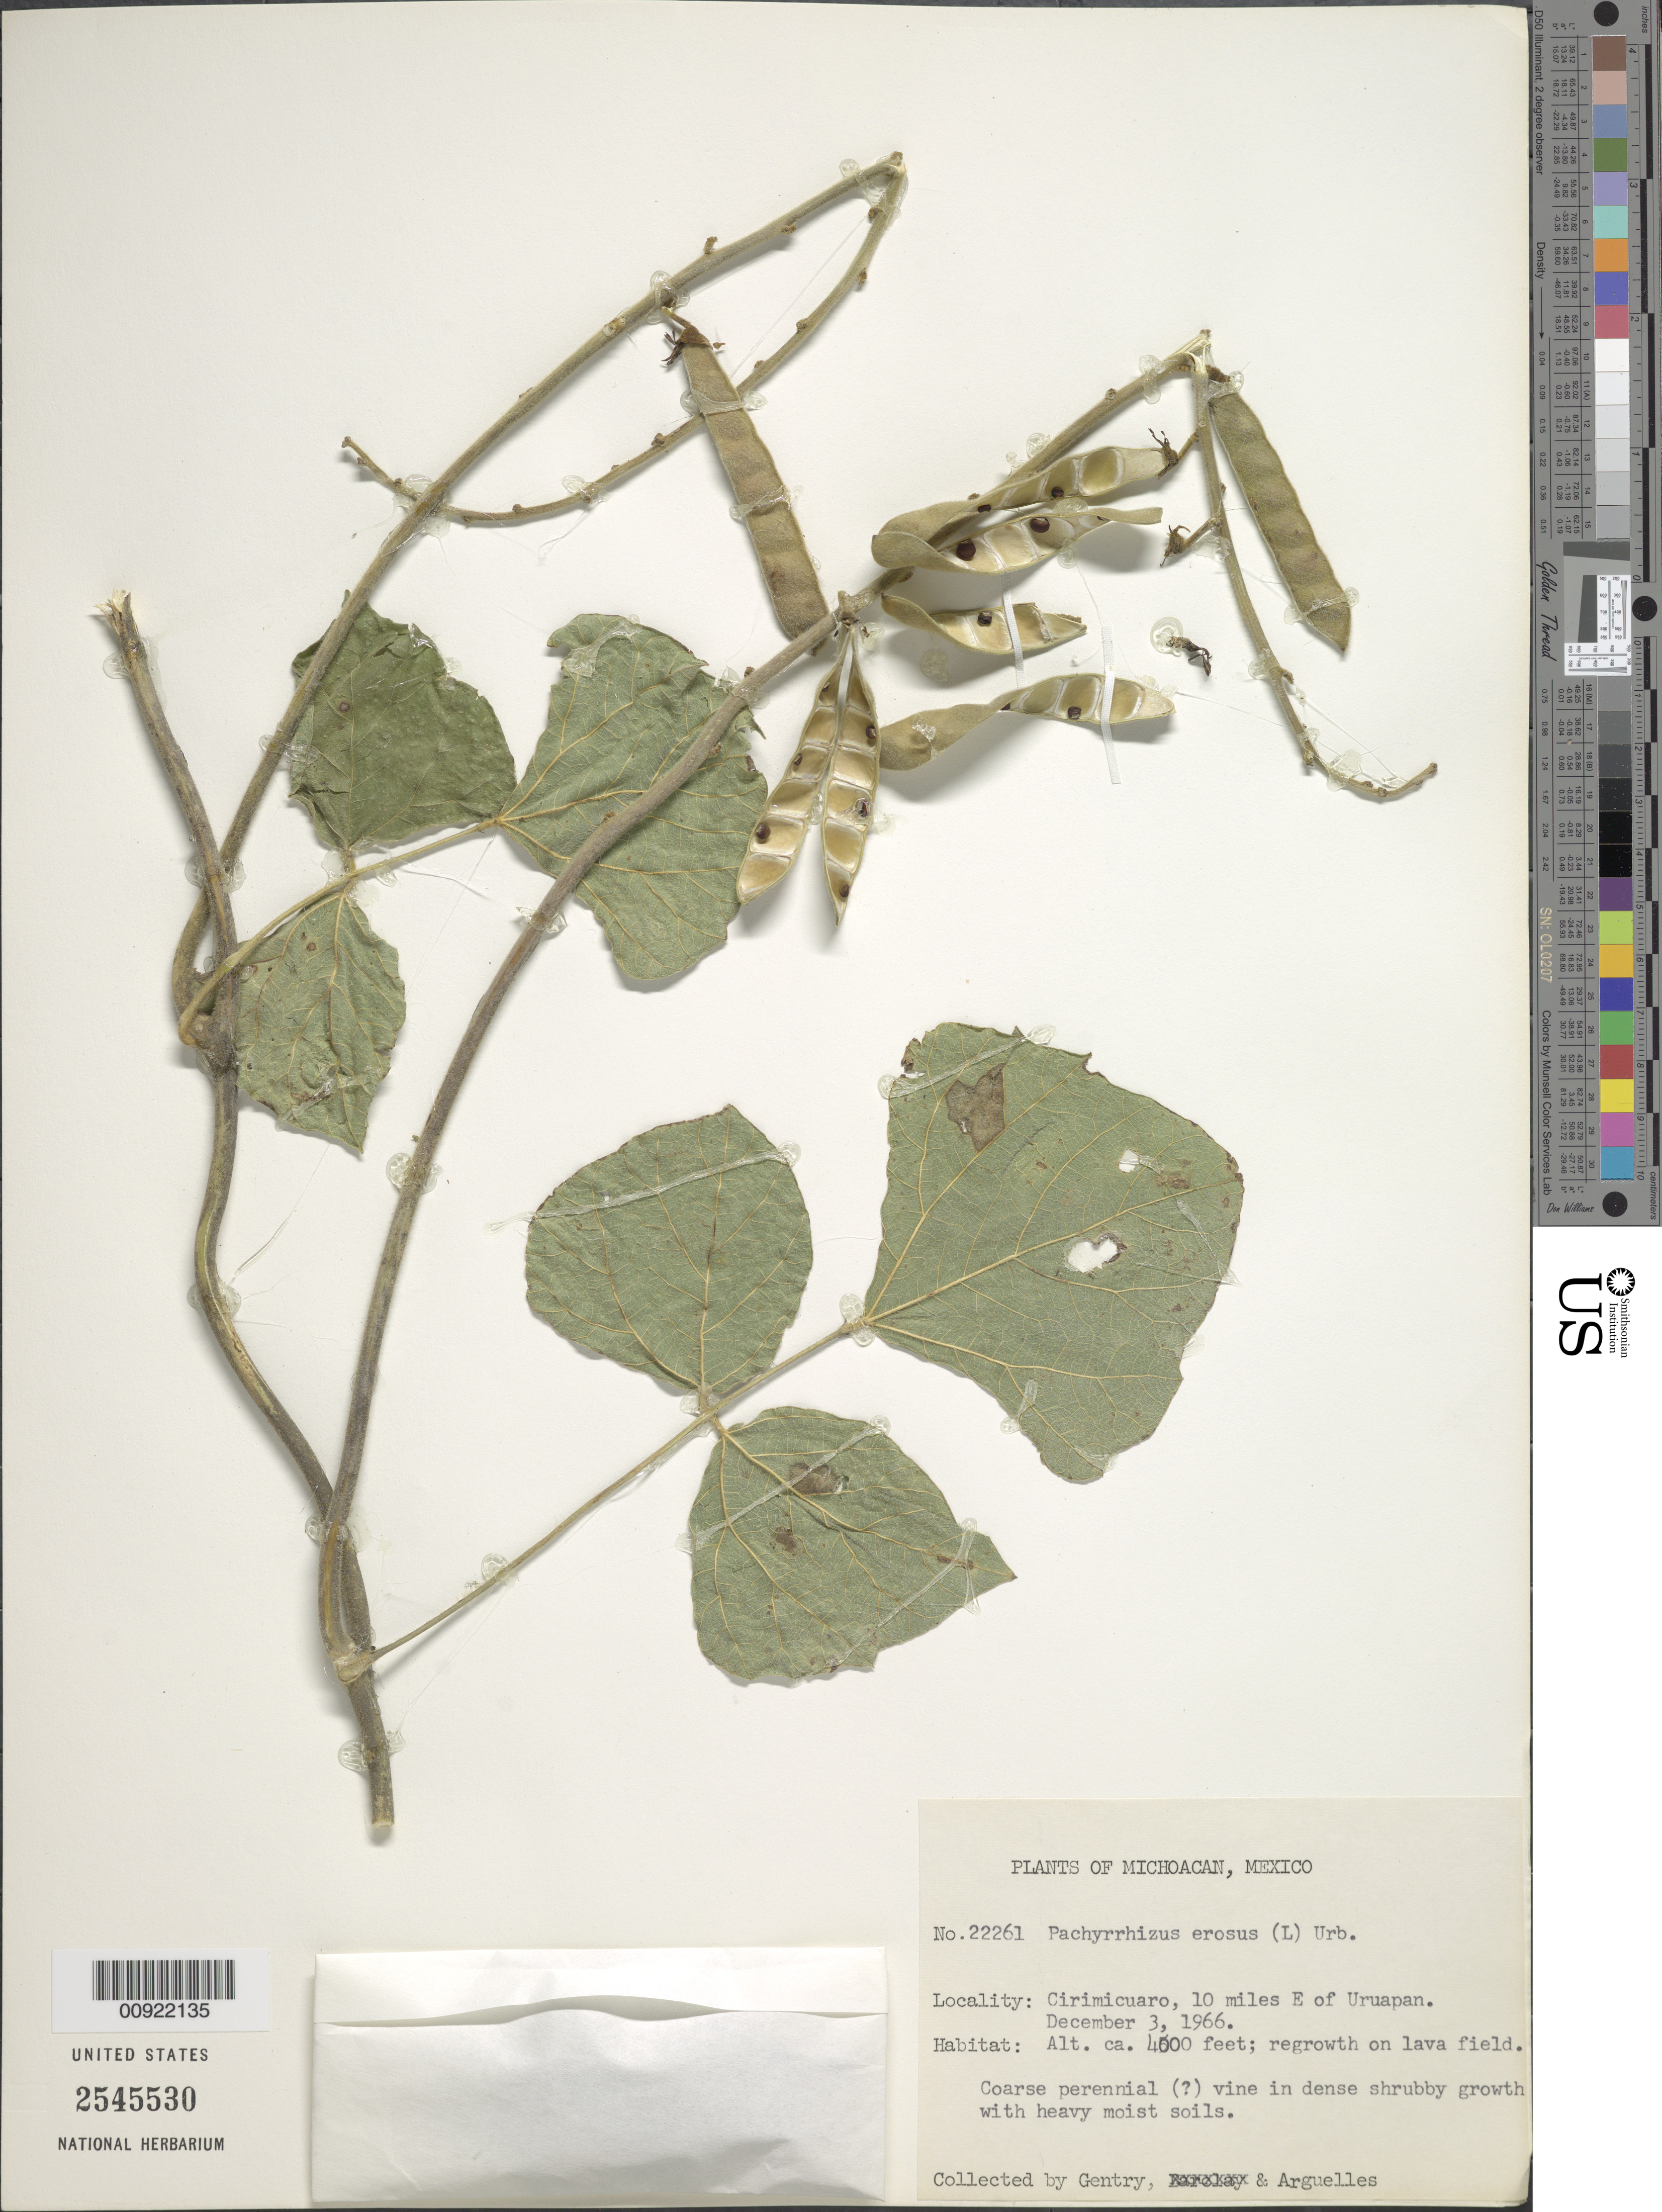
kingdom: Plantae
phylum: Tracheophyta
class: Magnoliopsida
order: Fabales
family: Fabaceae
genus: Pachyrhizus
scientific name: Pachyrhizus erosus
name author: (L.) Urb.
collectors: Gentry, -- & Arguelles, --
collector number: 22261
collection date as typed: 03 Dec 1966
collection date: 1966-12-03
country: Mexico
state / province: Michoacán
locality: Michoacán: Cirimicuaro, 10 miles E of Uruapan.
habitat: In dense shrubby growth with heavy moist soils. Regrowth on lava field.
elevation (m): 1219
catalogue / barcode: US 2545530